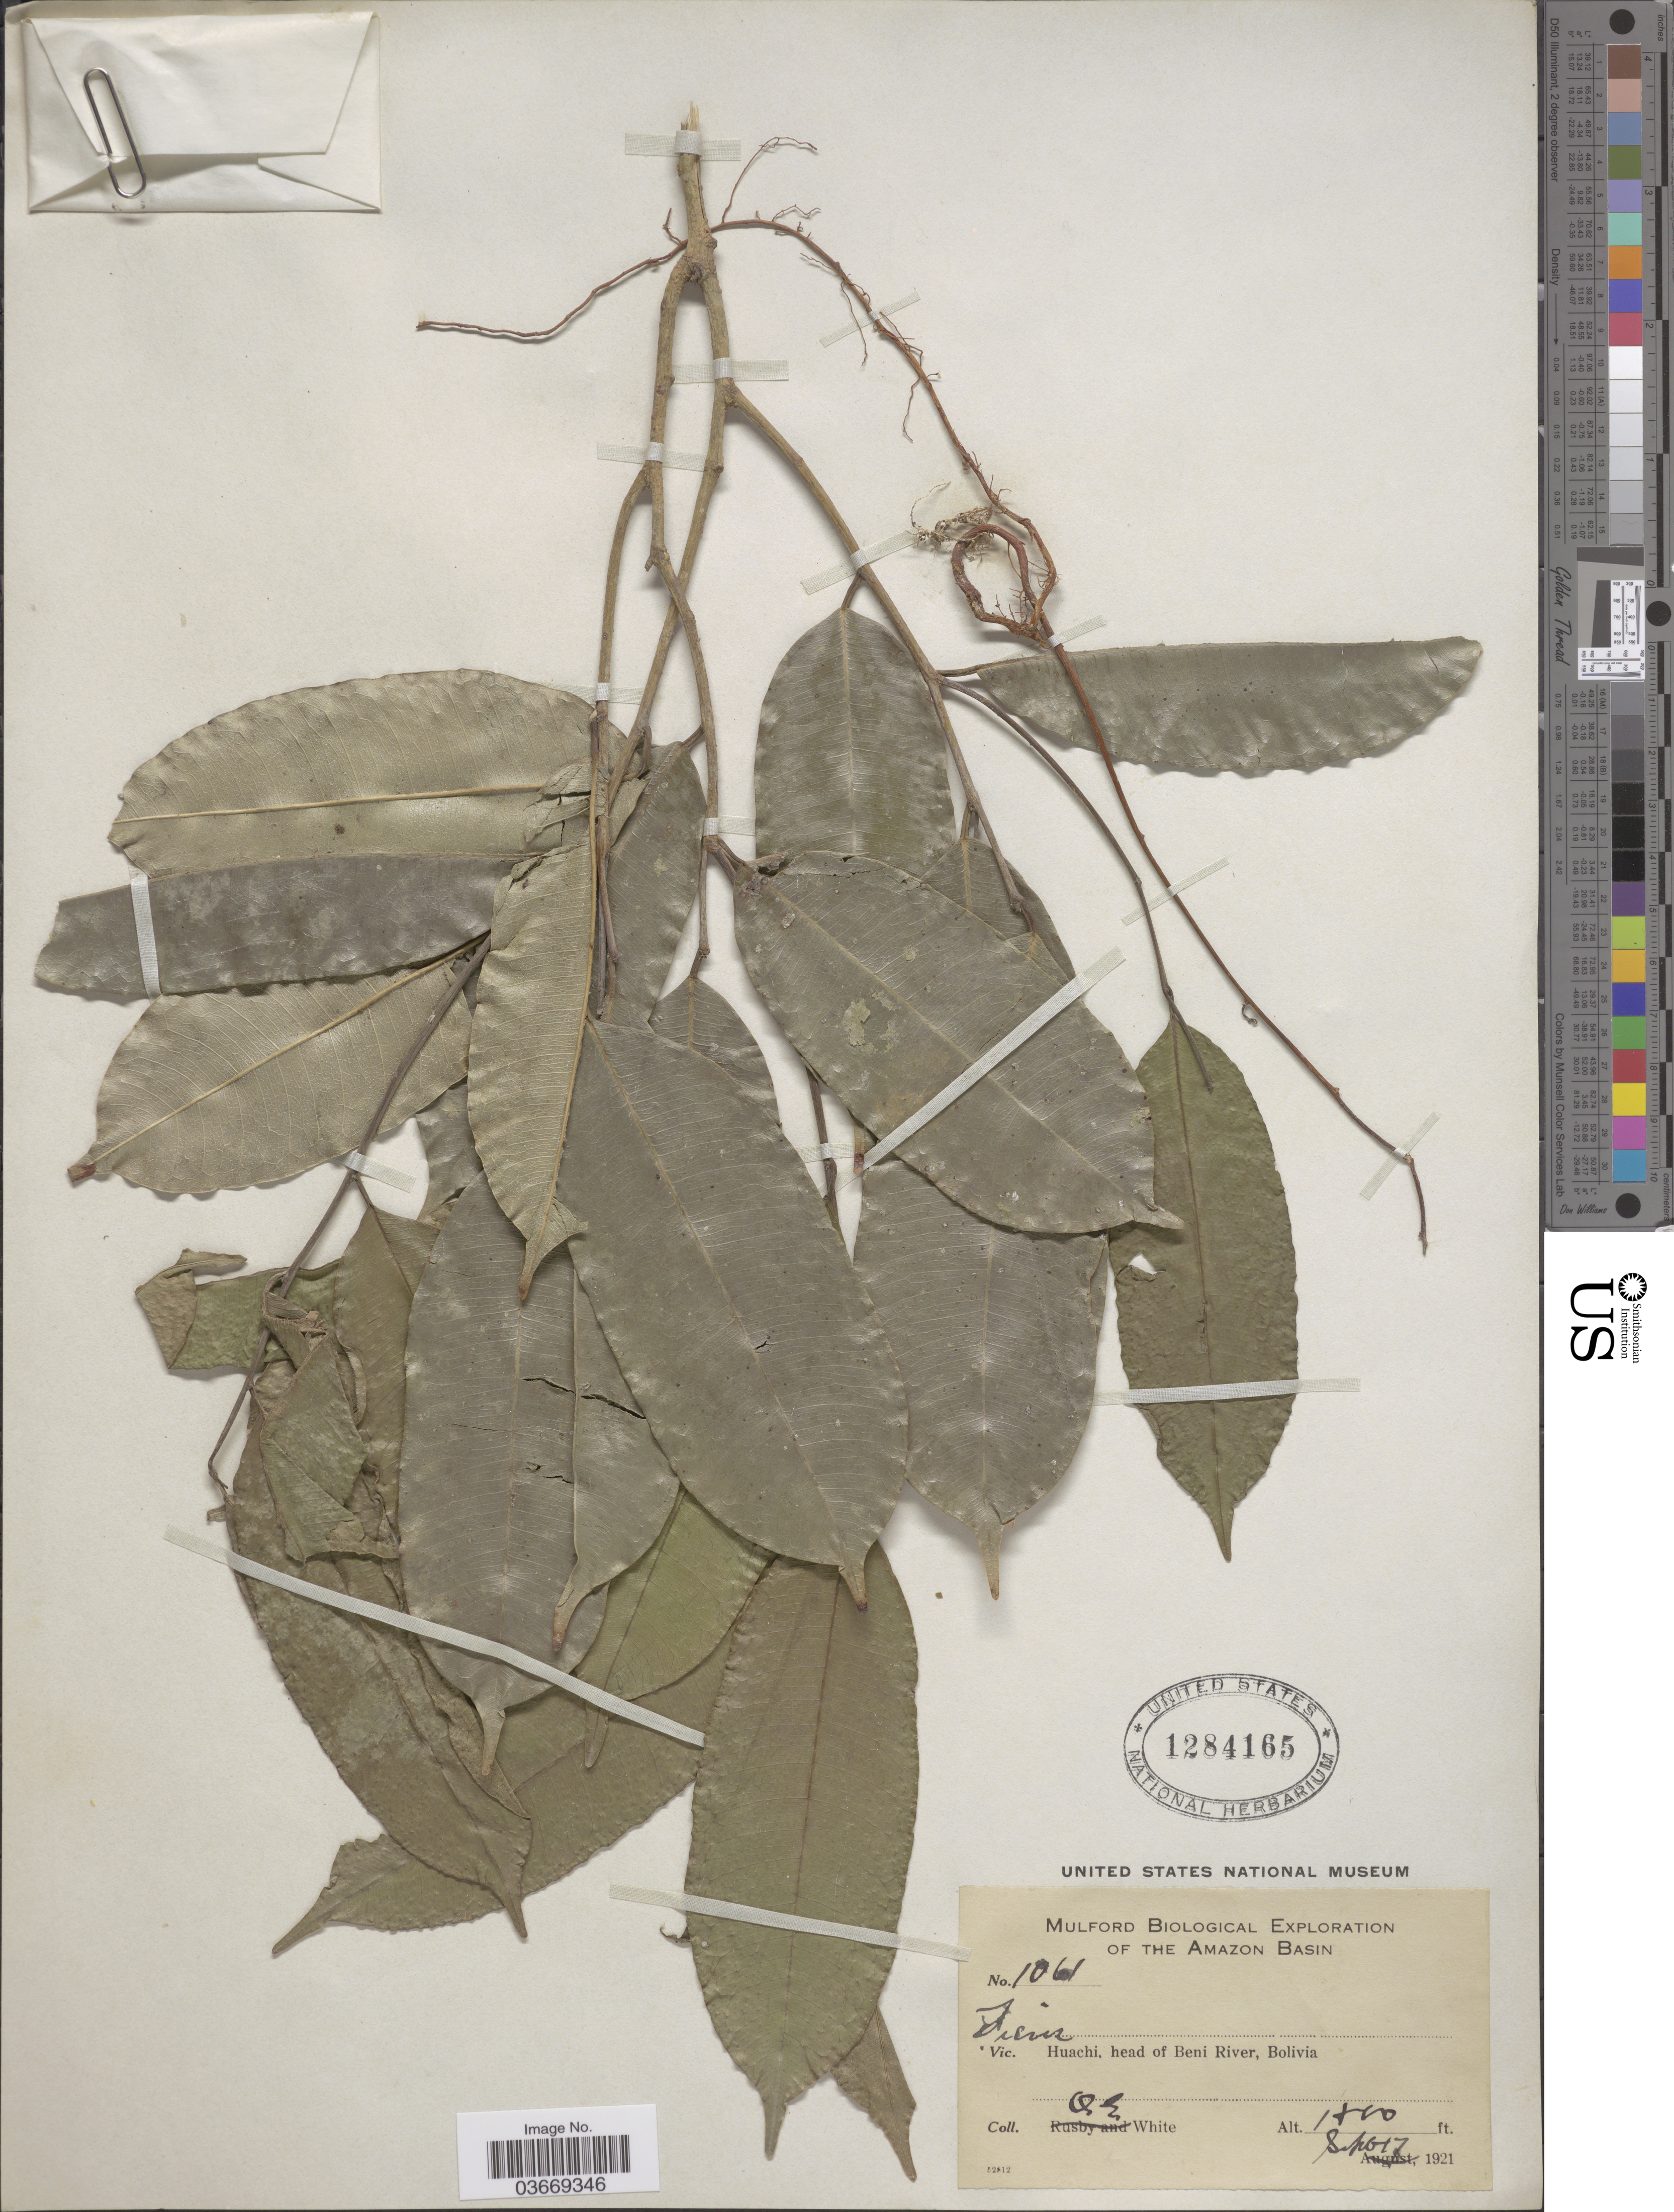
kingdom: Plantae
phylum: Tracheophyta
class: Magnoliopsida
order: Rosales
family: Moraceae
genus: Clarisia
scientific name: Clarisia racemosa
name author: Ruiz & Pav.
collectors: O. E. White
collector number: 1061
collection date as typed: Sept 17, 1921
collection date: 1921-09-17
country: Bolivia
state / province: Beni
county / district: Iténez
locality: Huachi, head of Beni River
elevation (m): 549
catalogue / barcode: US 1284165